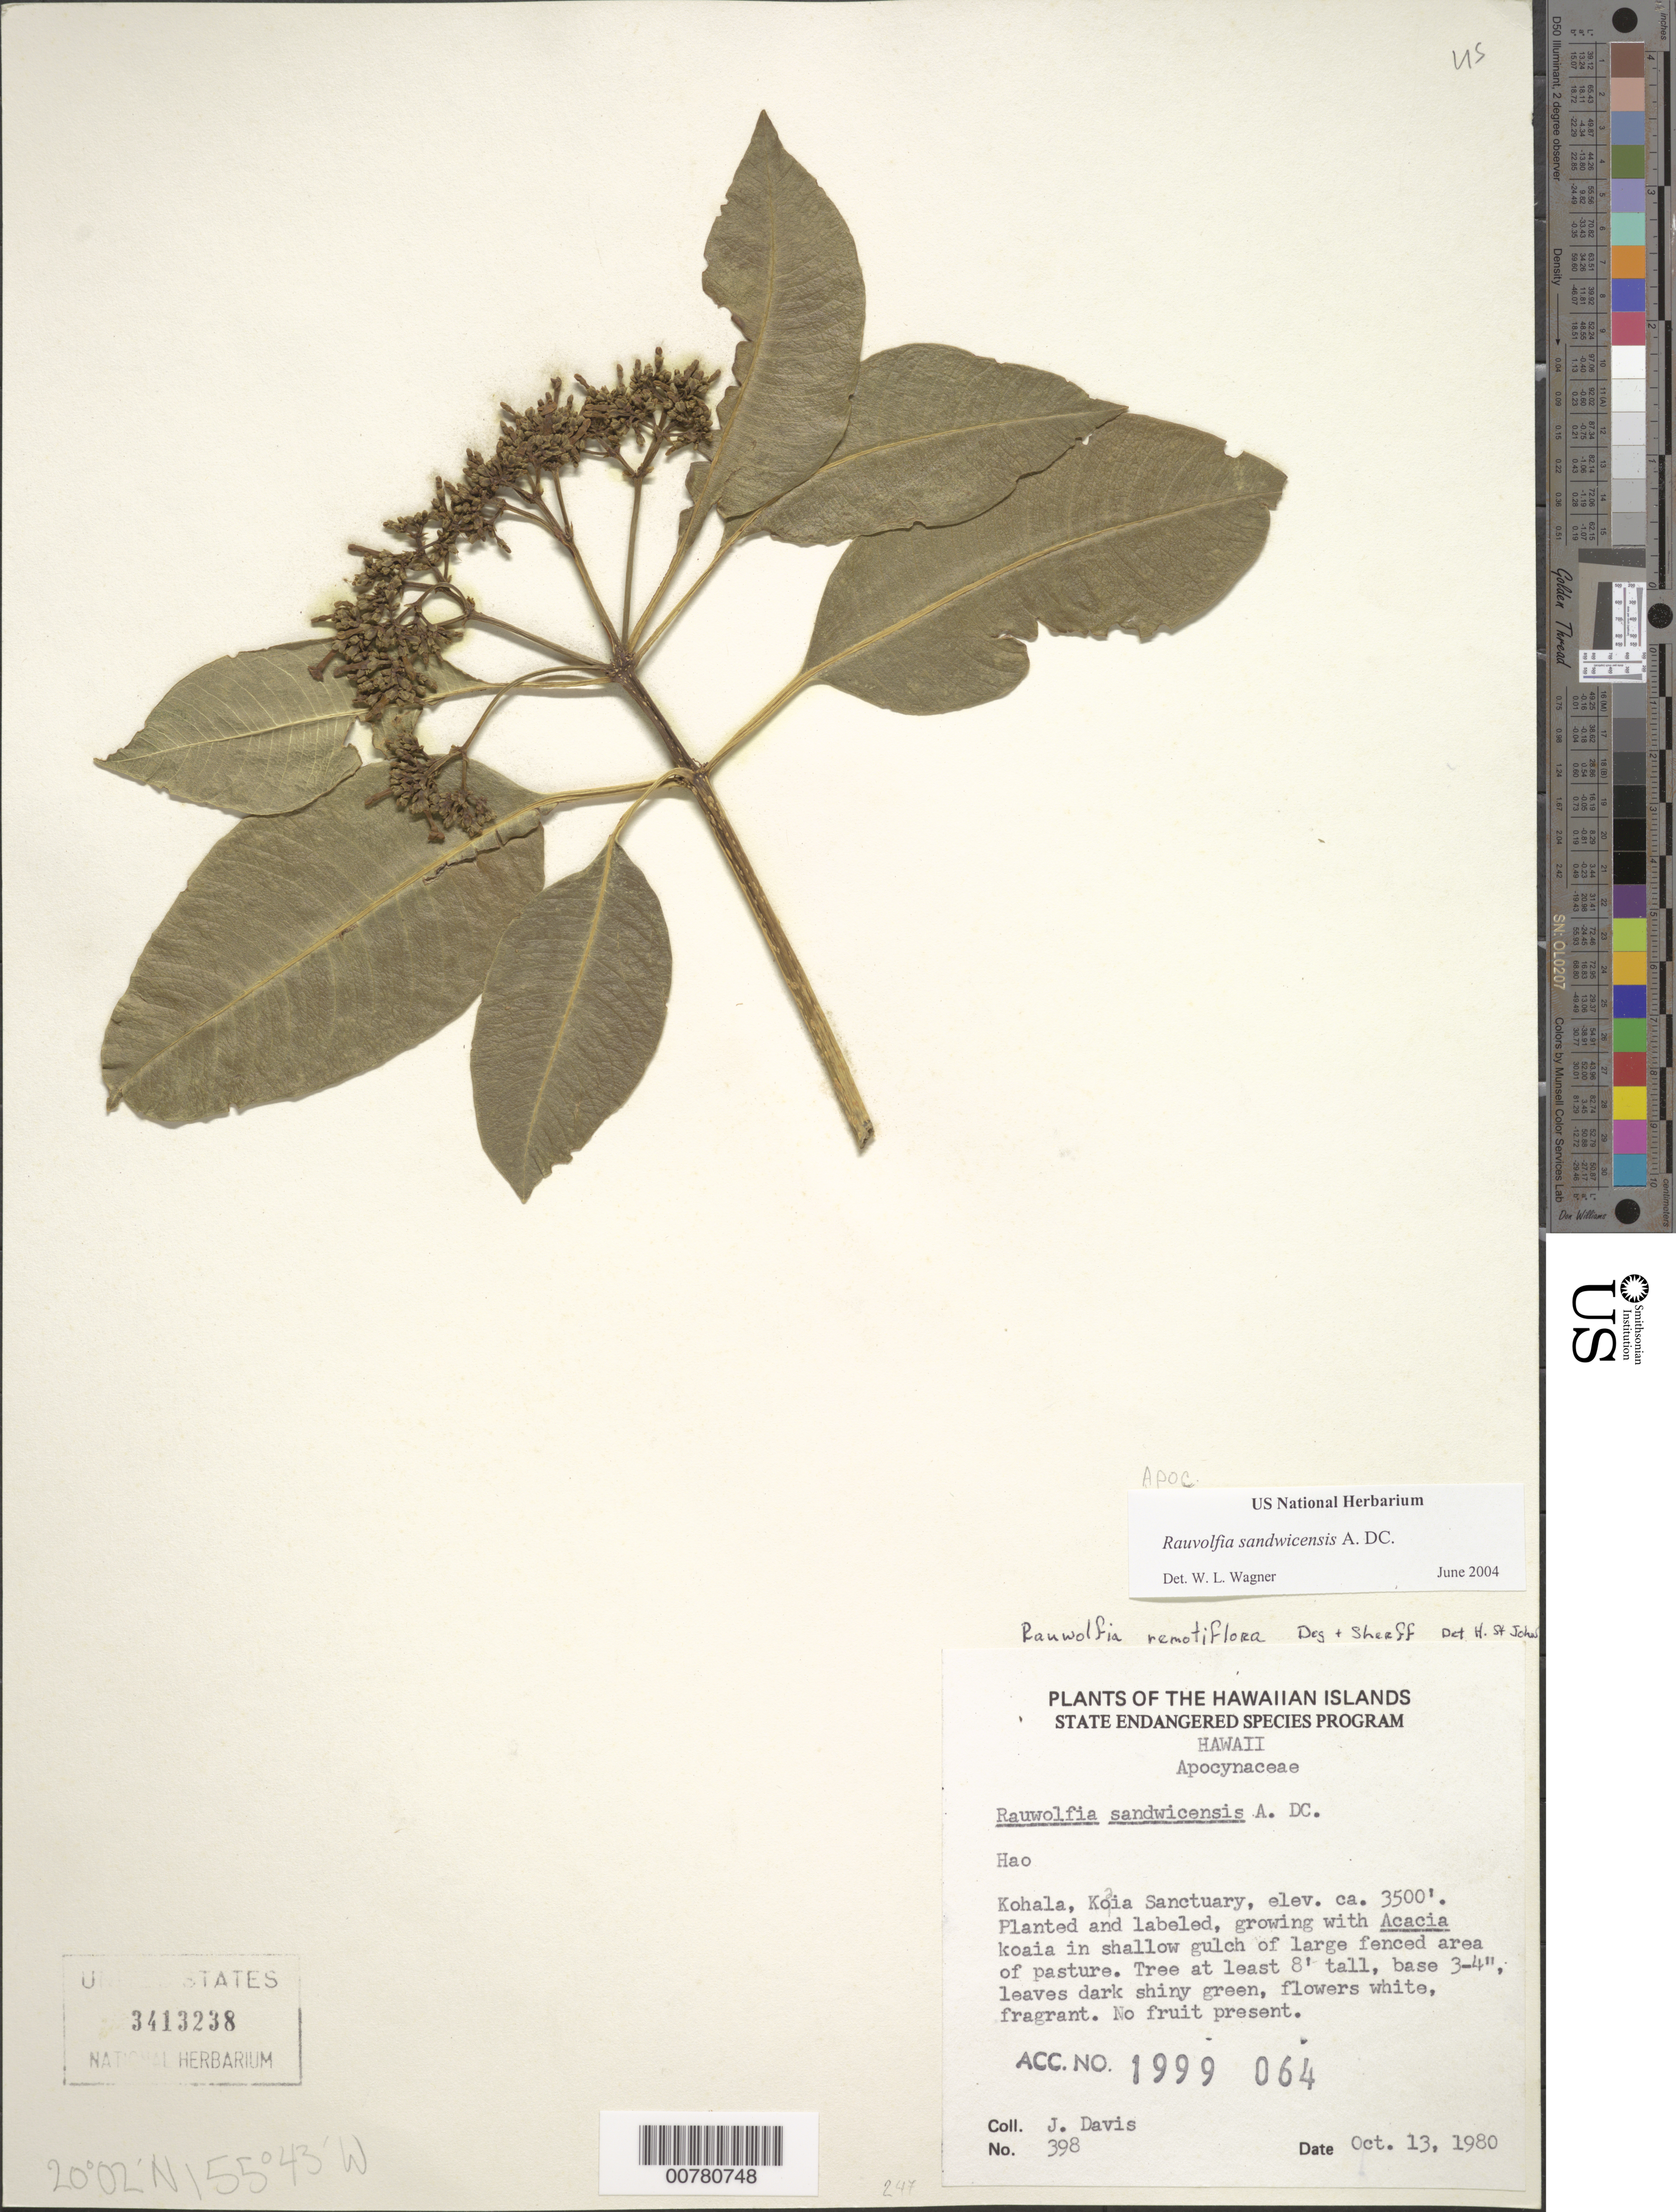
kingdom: Plantae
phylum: Tracheophyta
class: Magnoliopsida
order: Gentianales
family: Apocynaceae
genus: Rauvolfia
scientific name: Rauvolfia sandwicensis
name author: A. DC.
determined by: Wagner, W. L., (BOT), Smithsonian Institution - National Museum of Natural History (UNITED STATES)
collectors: J. Davis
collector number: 398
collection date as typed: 13 Oct 1980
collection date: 1980-10-13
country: United States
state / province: Hawaii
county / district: Hawaii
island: Hawaii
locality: Kohala, Koaia Sanctuary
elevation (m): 1066.8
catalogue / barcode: US 3413238